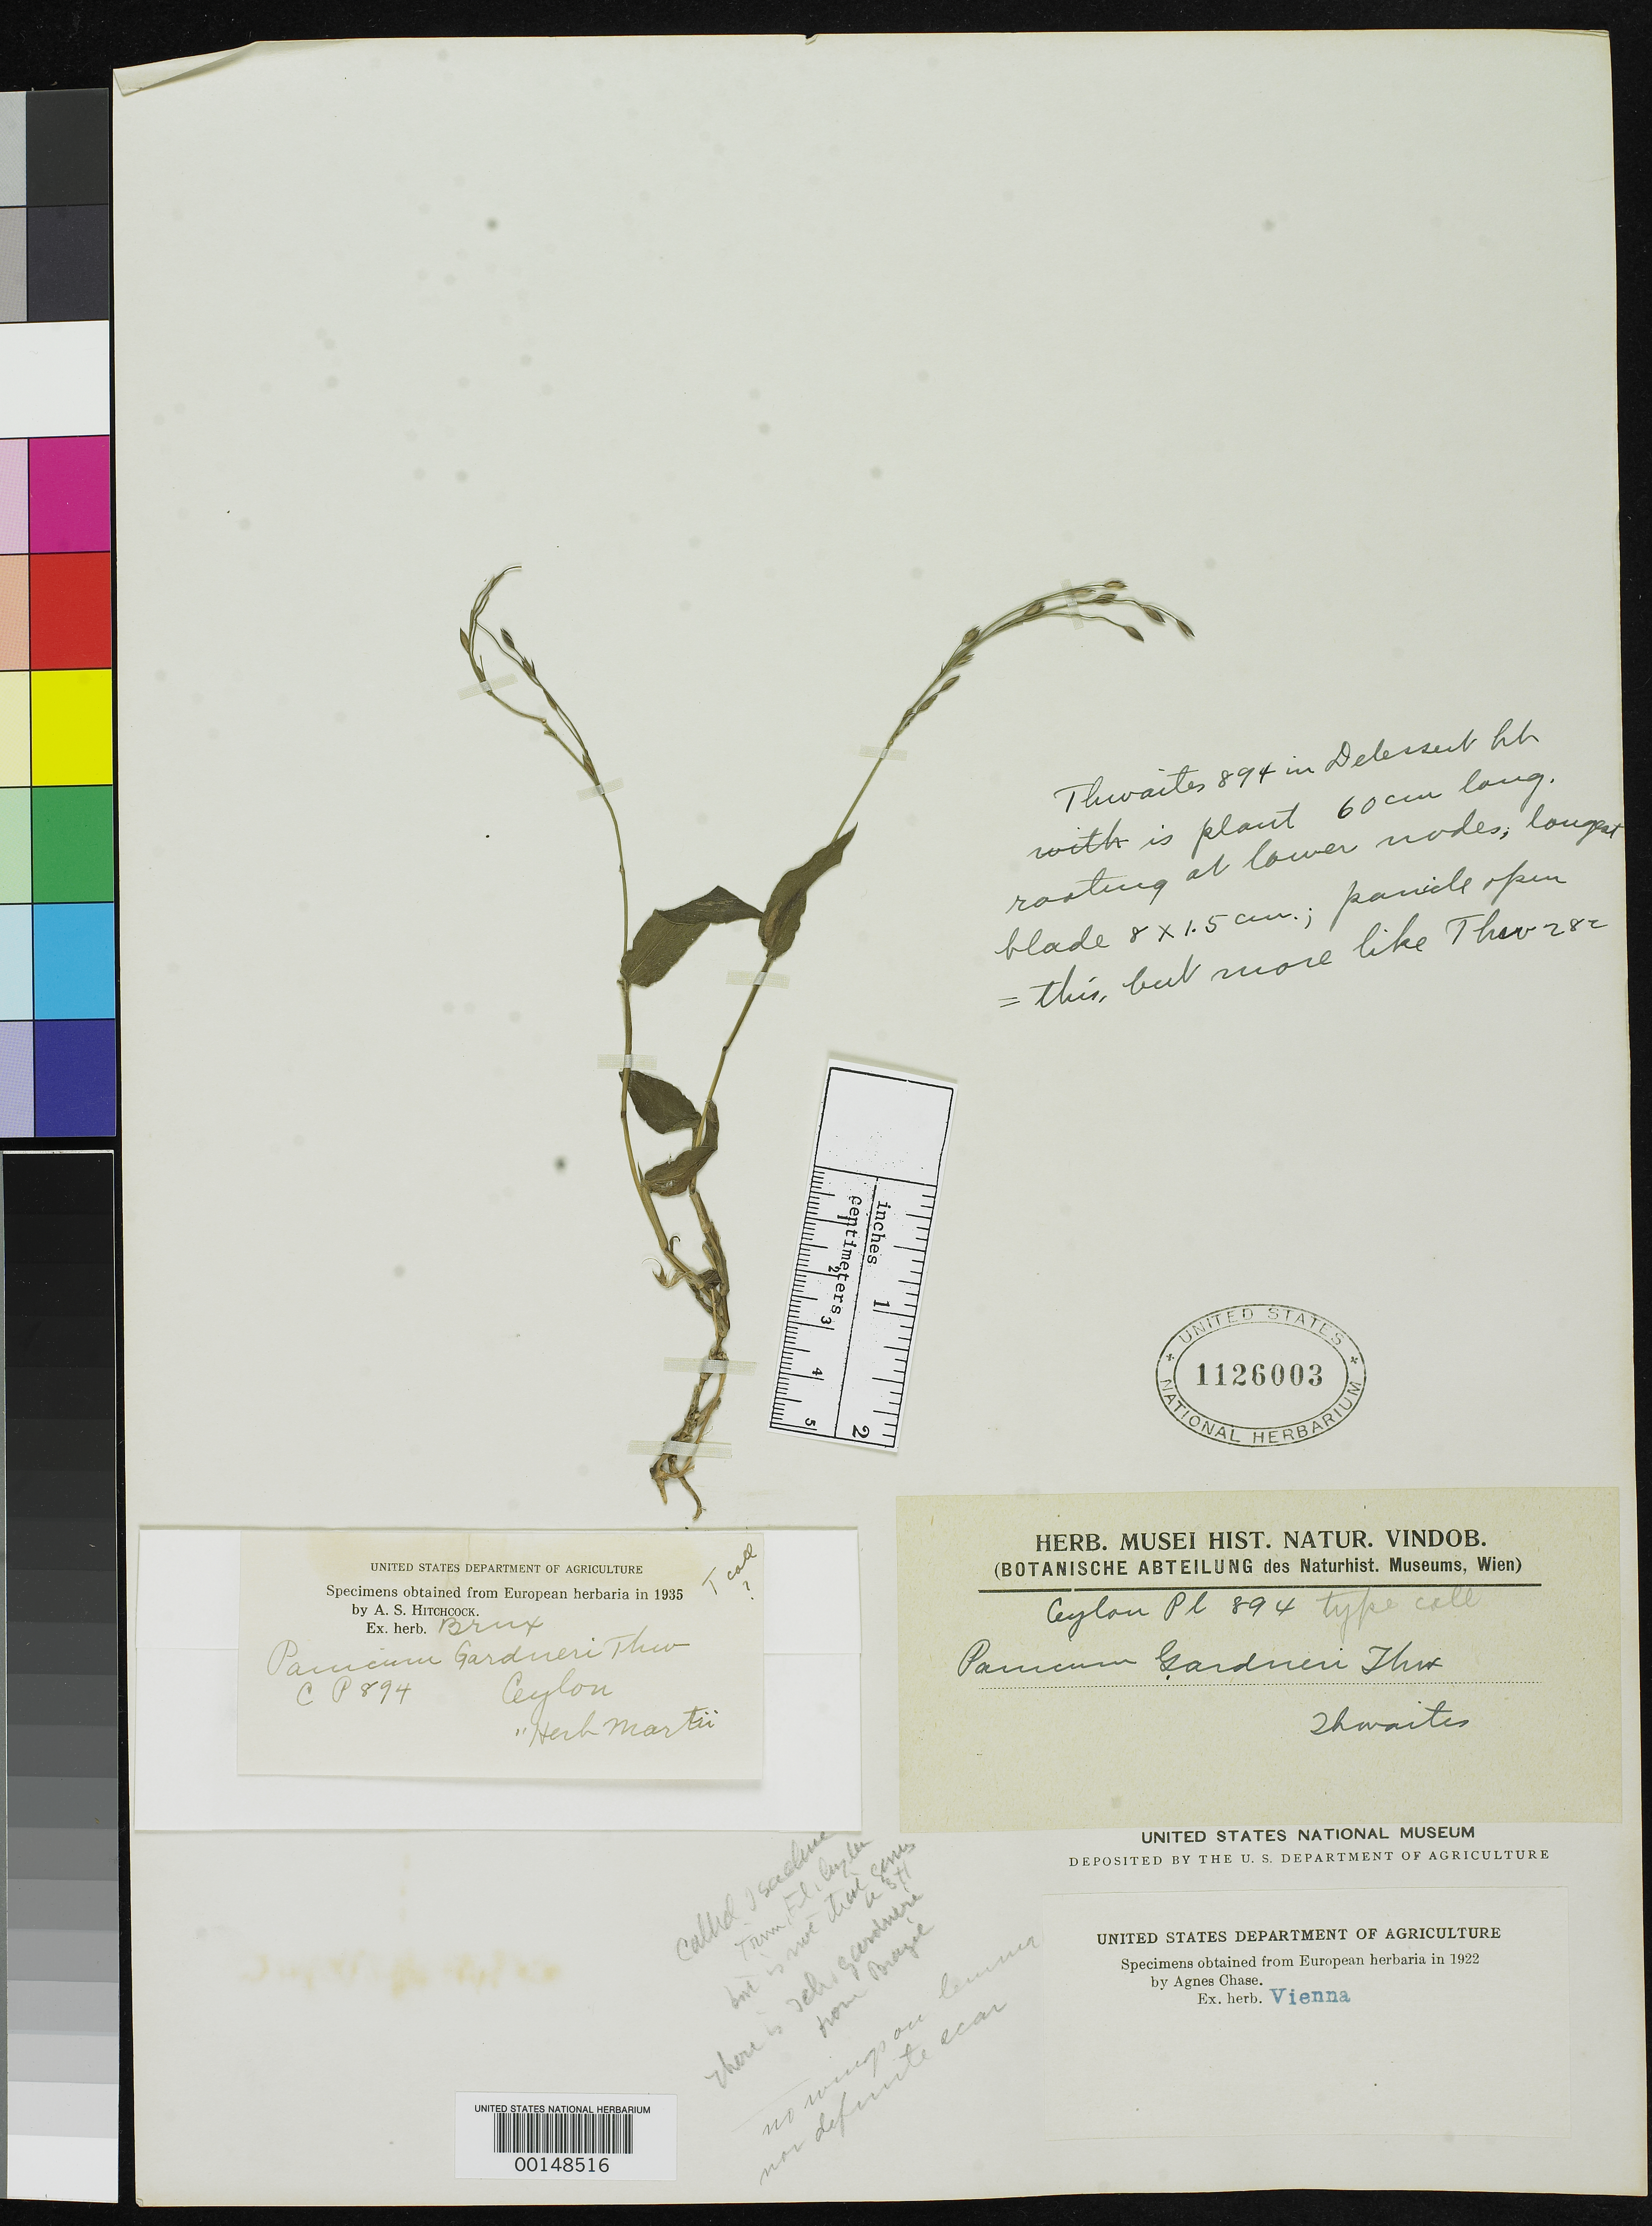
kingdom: Plantae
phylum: Tracheophyta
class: Liliopsida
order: Poales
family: Poaceae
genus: Panicum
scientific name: Panicum gardneri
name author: Thwaites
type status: Type Fragment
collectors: G. H. K. Thwaites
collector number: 894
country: Sri Lanka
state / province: Central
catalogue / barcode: US 1126003